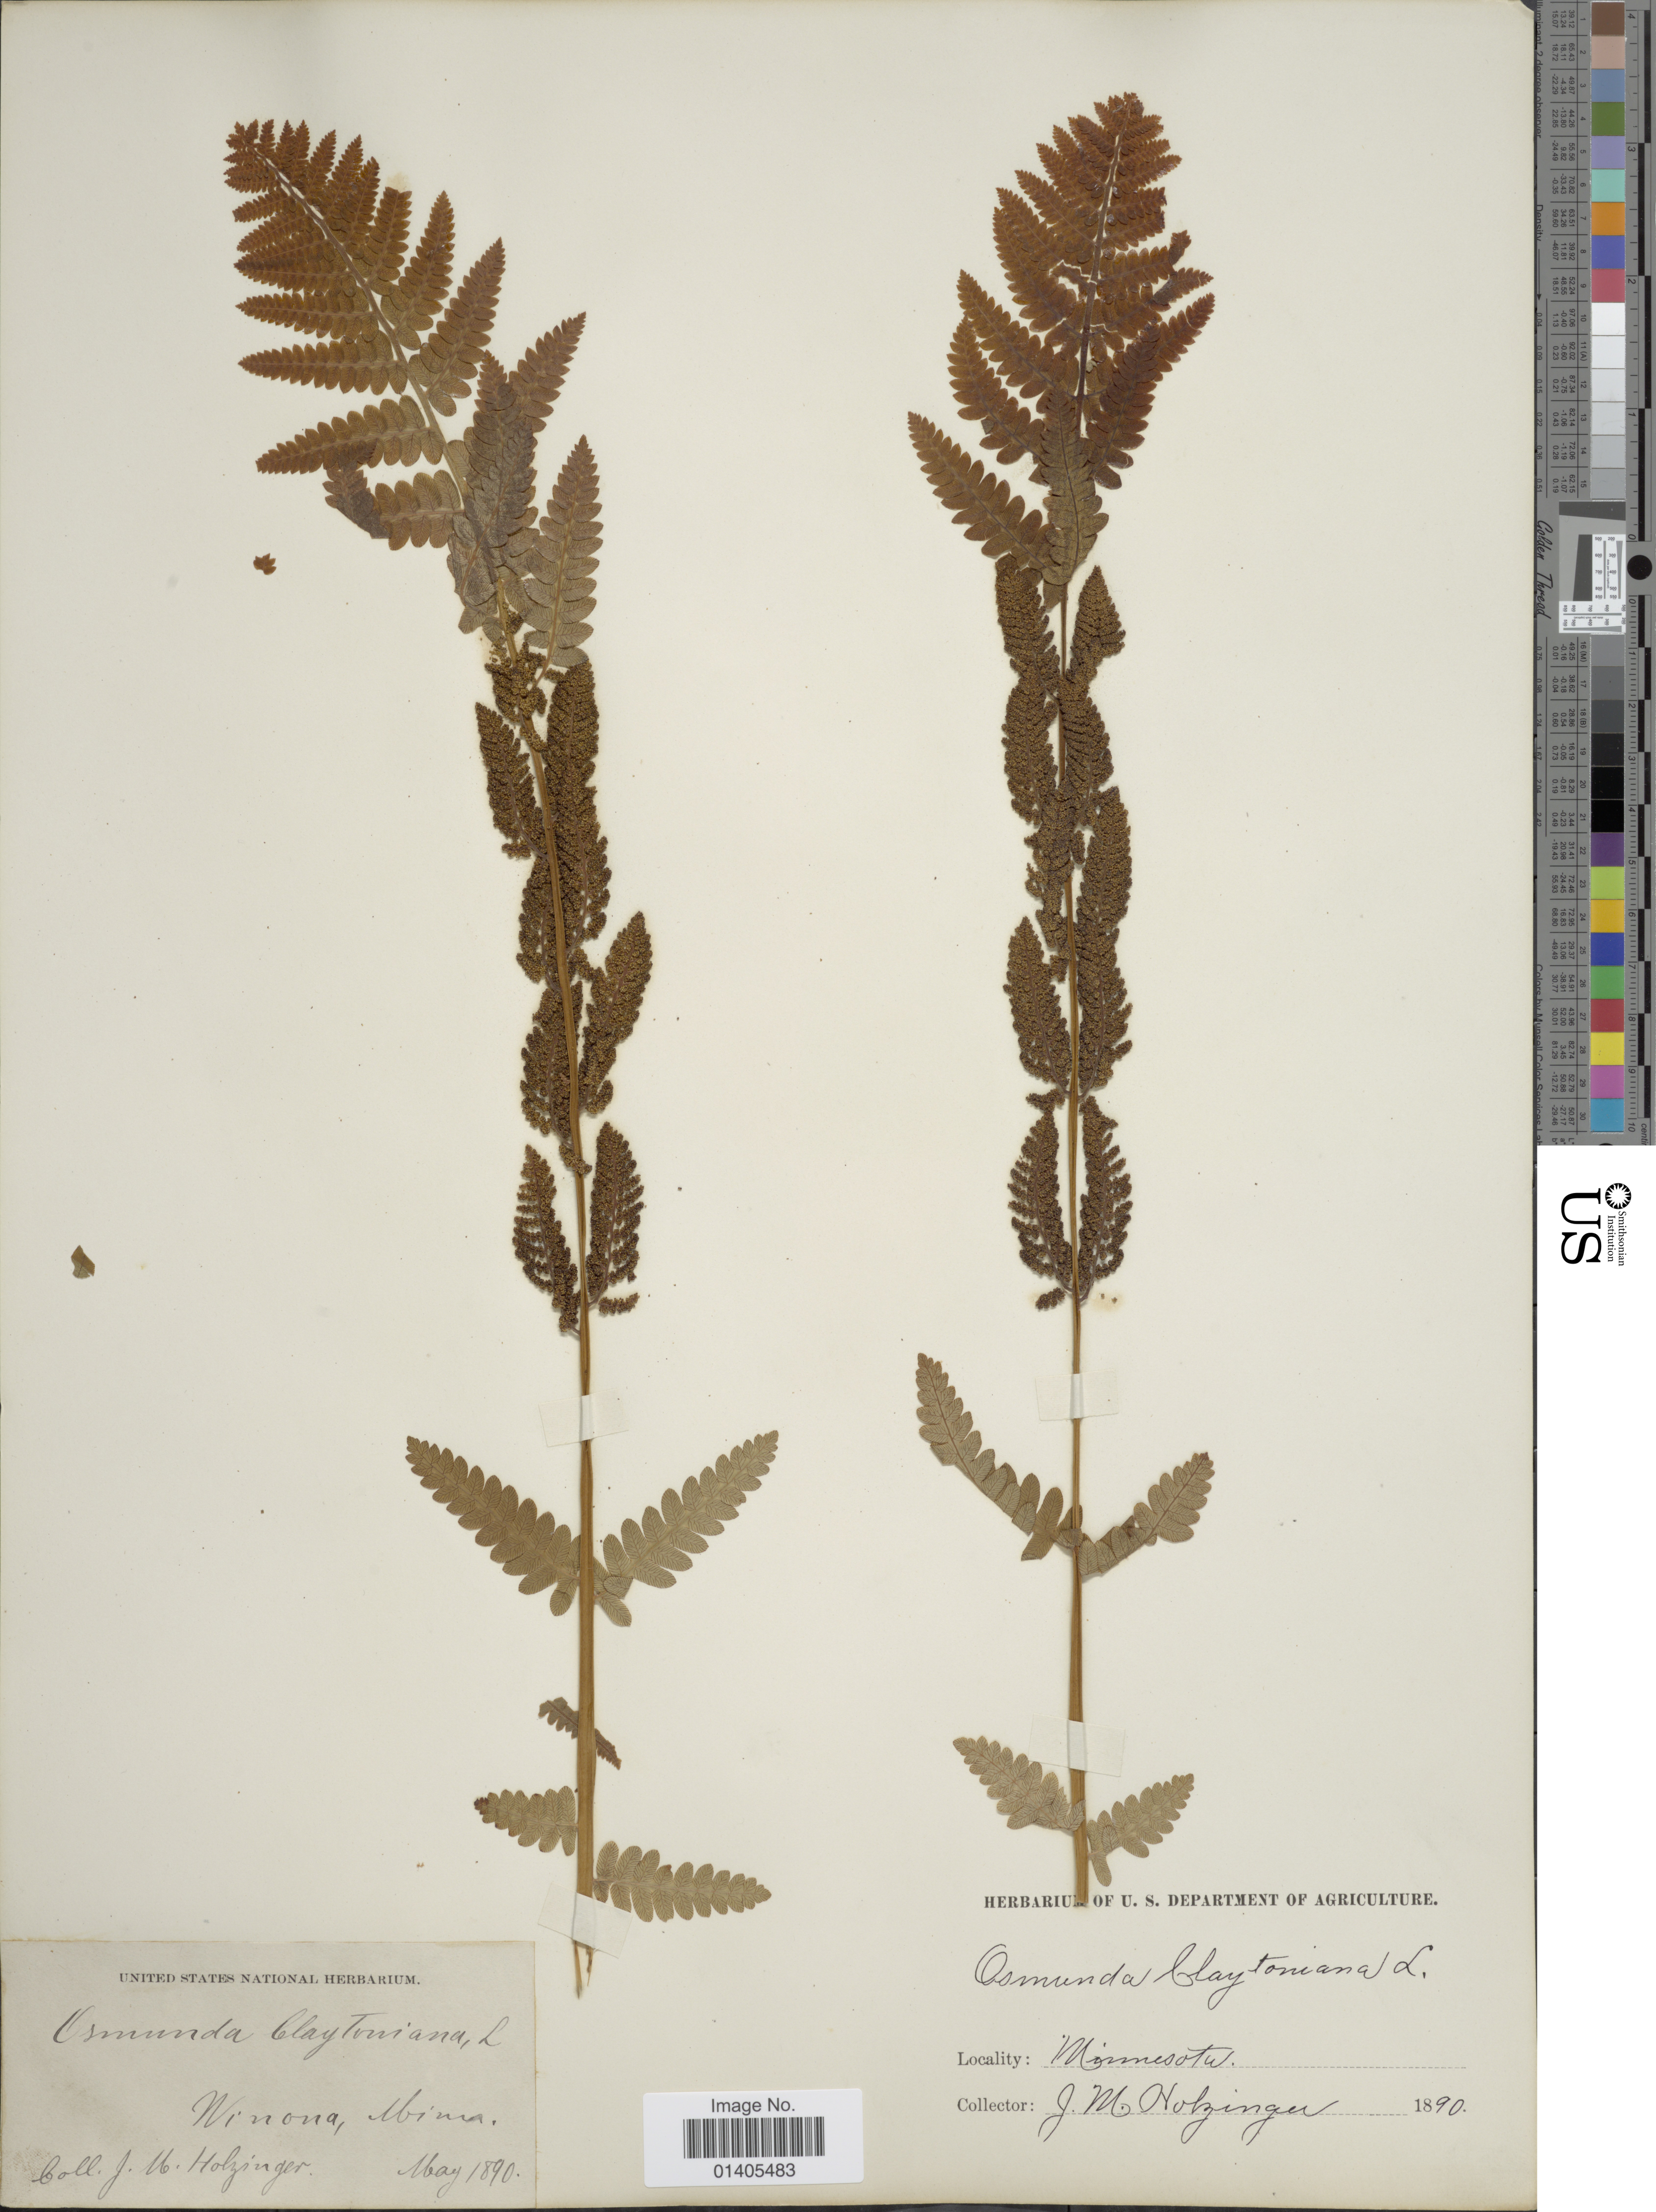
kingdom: Plantae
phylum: Tracheophyta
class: Polypodiopsida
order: Osmundales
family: Osmundaceae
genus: Osmunda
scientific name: Osmunda claytoniana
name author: (L.) Tagawa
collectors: J. M. Holzinger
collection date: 1890-05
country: United States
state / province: Minnesota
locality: Winona